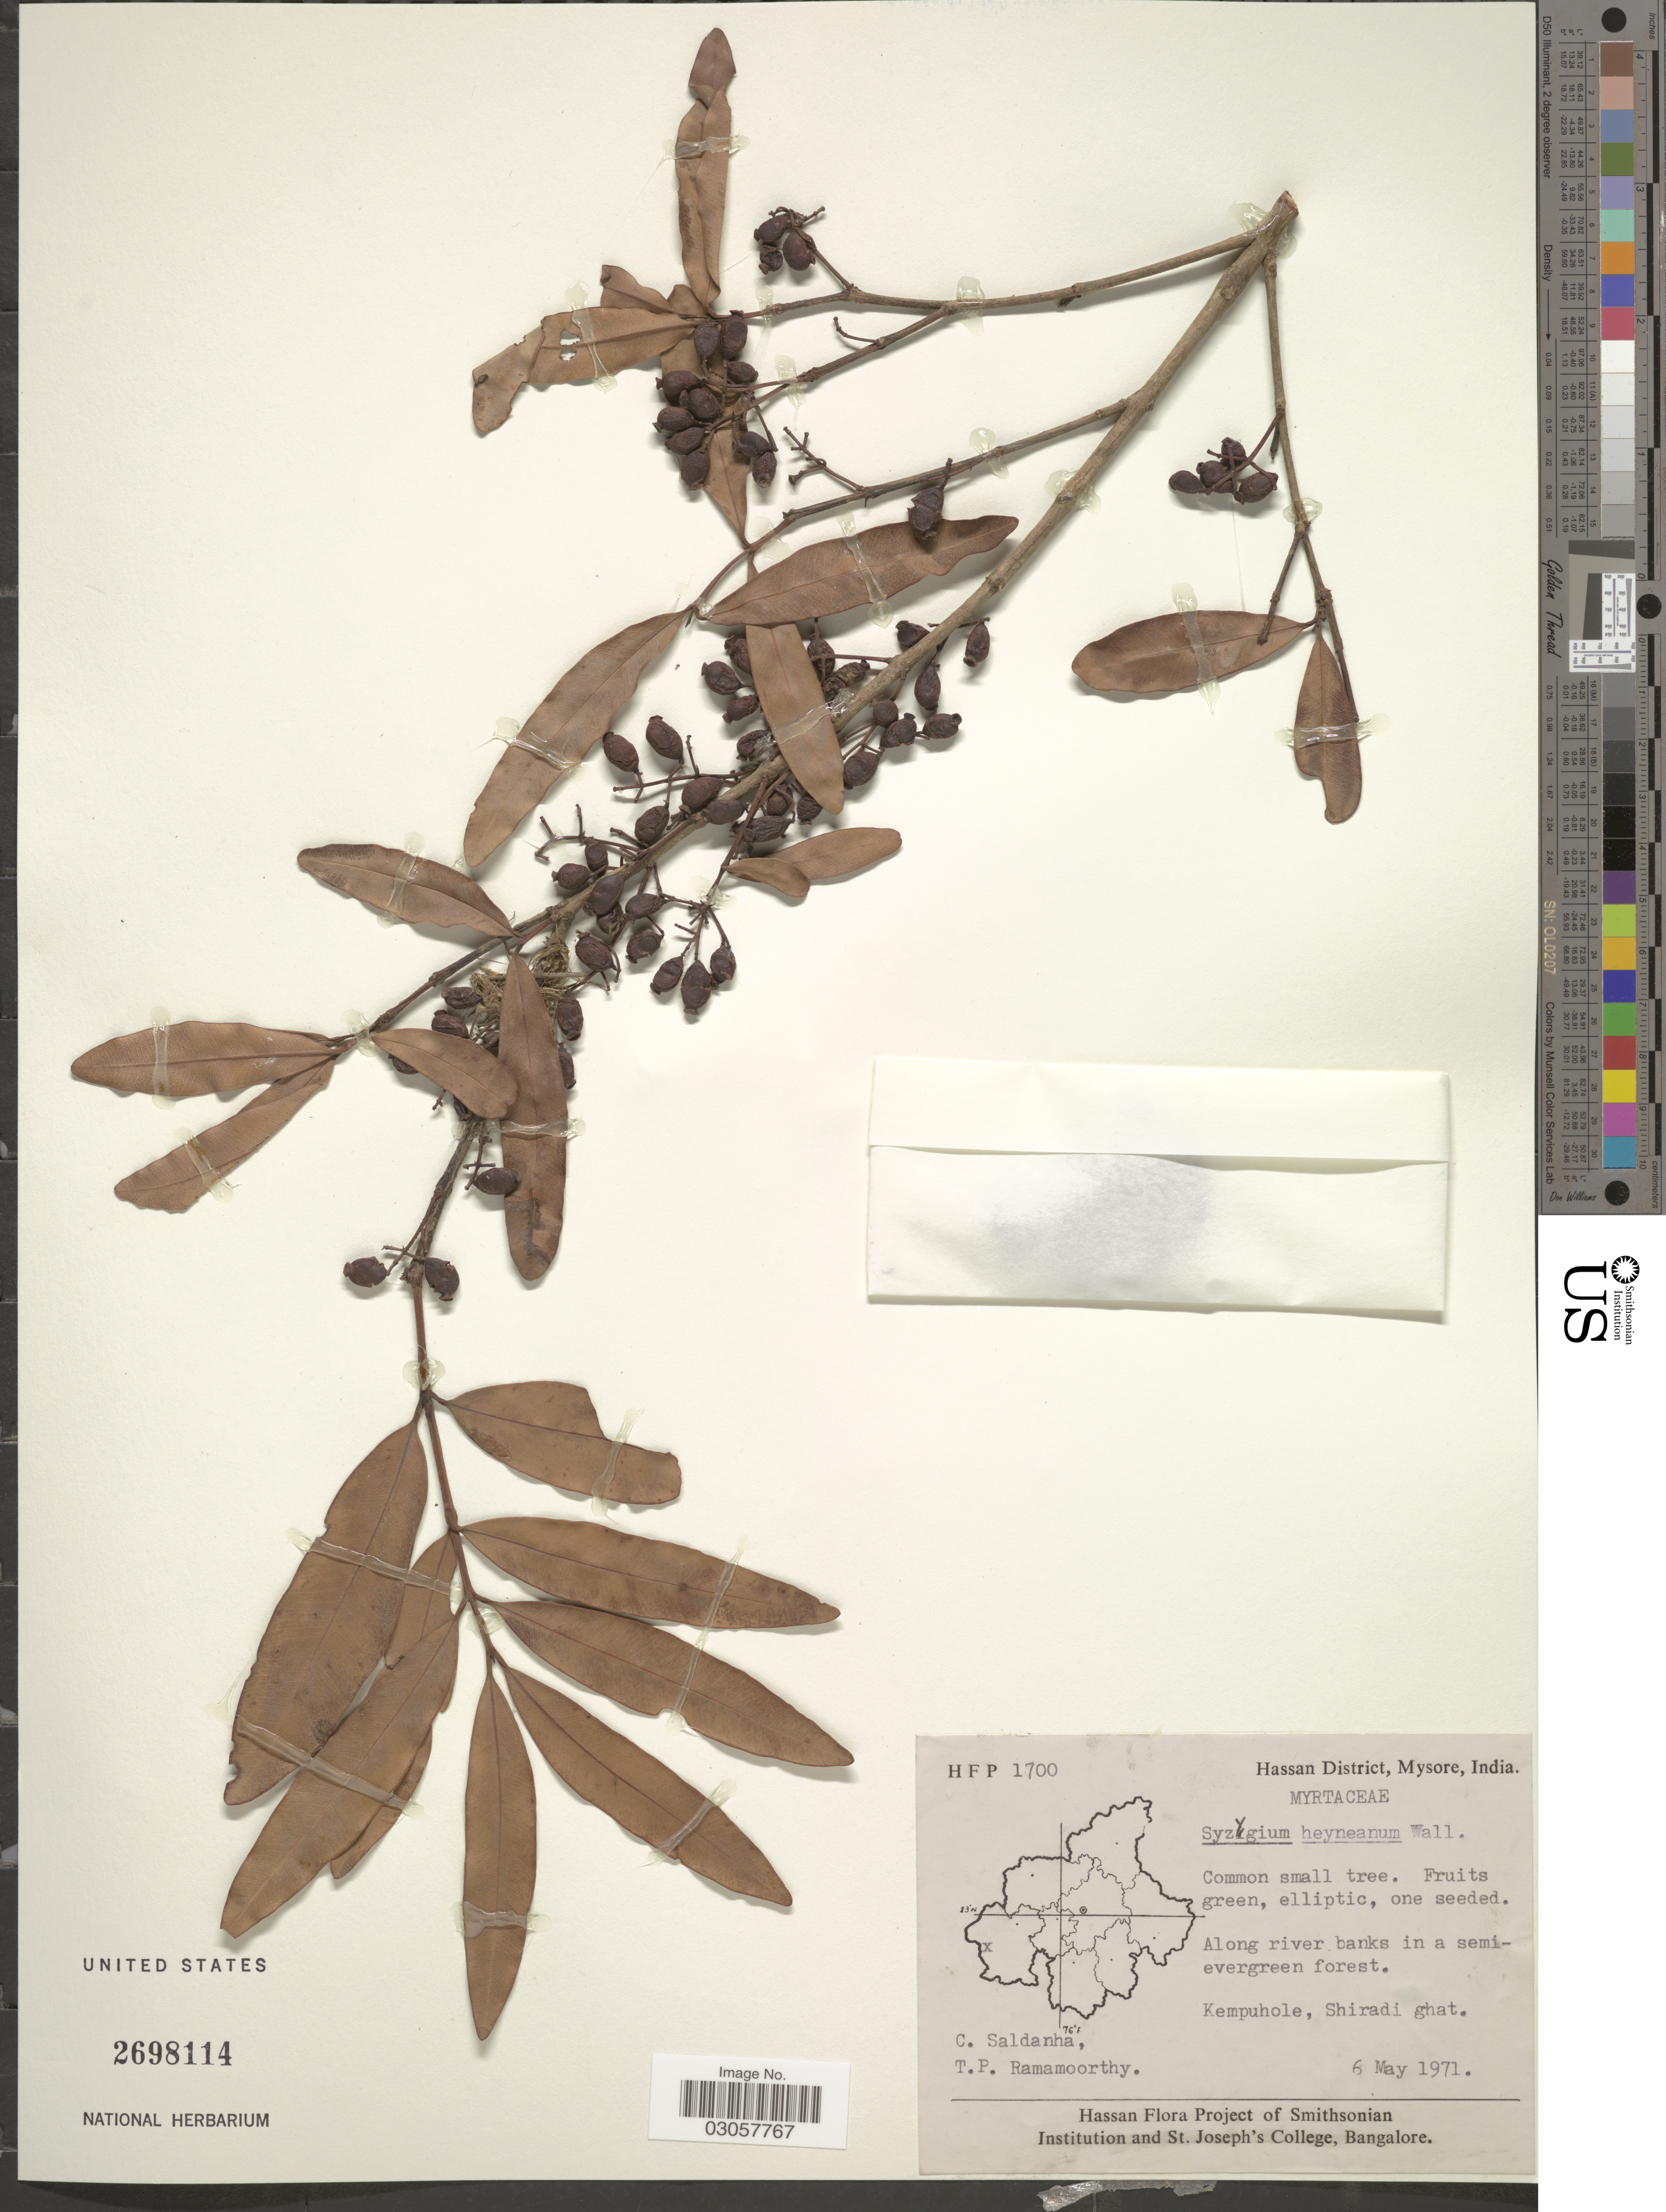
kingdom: Plantae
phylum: Tracheophyta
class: Magnoliopsida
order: Myrtales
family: Myrtaceae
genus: Syzygium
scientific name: Syzygium heyneanum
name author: (Duthie) Gamble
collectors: C. Saldanha & T. P. Ramamoorthy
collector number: HFP 1700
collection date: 1971-05-06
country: India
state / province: Karnataka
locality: Hassan District, Mysore. Along river banks in a semi-evergreen forest. Kempuhole, Shiradi ghat.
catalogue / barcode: US 2698114